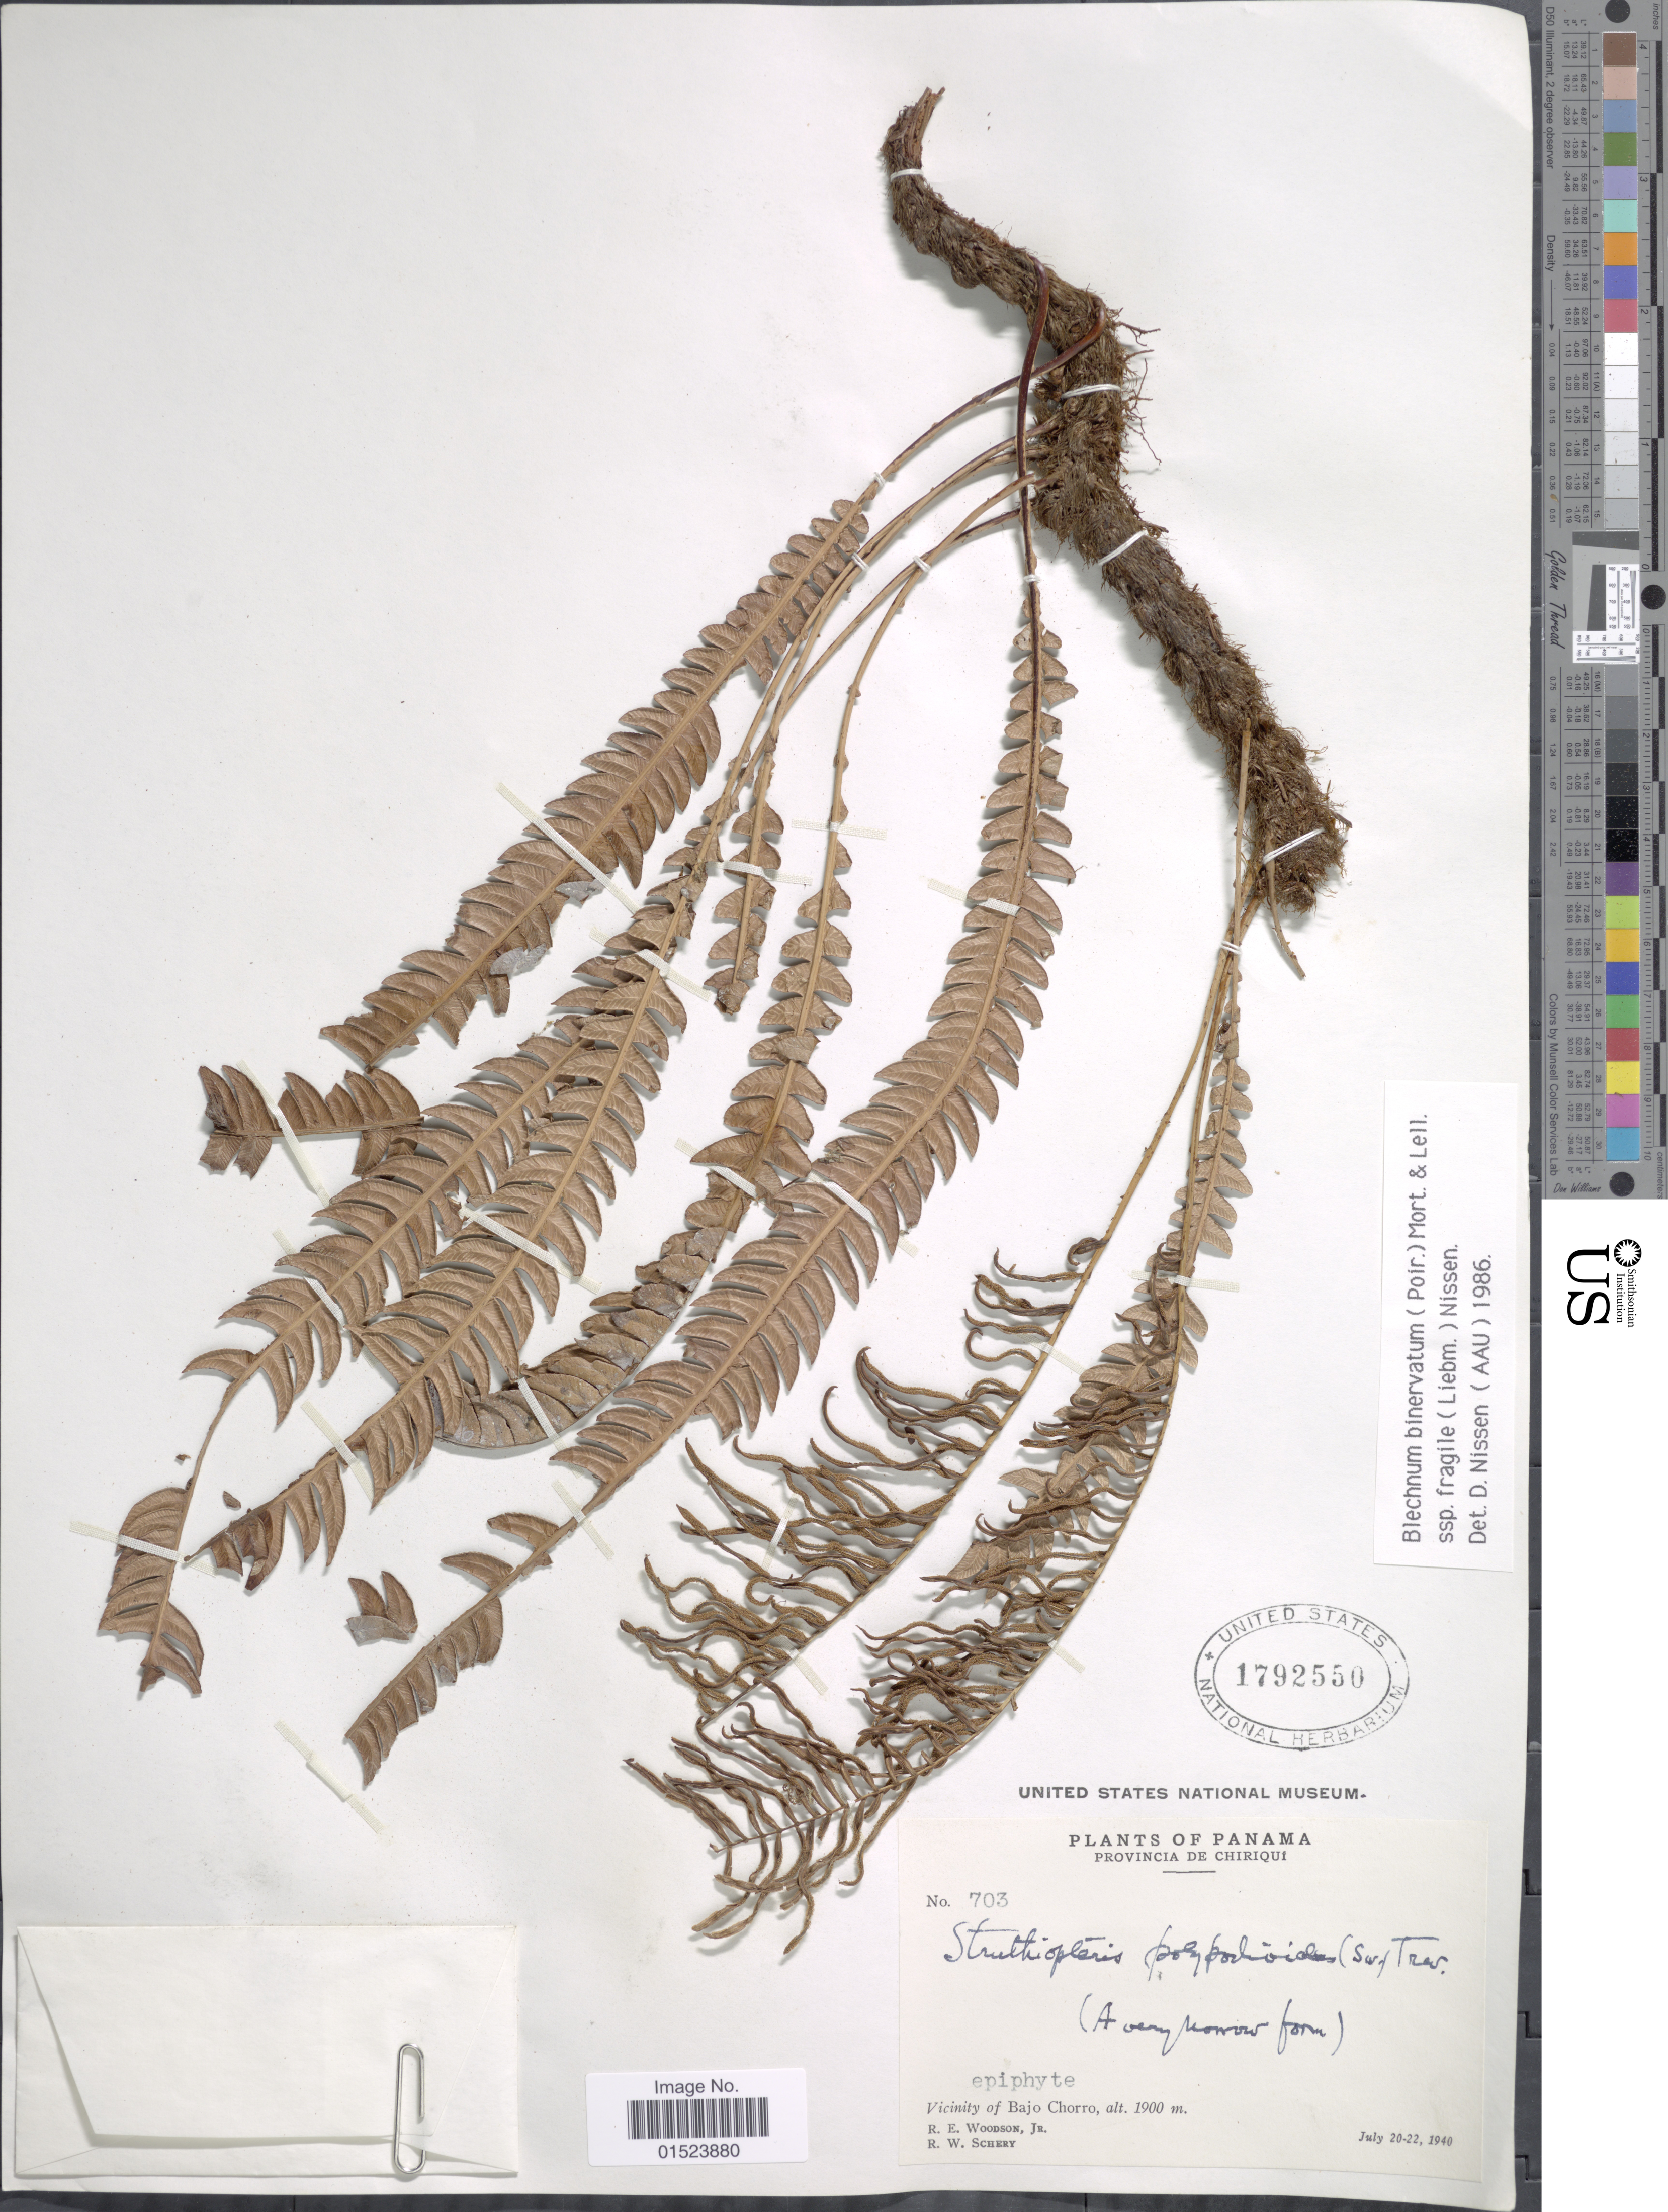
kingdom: Plantae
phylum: Tracheophyta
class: Polypodiopsida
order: Polypodiales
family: Blechnaceae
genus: Blechnum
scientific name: Blechnum fragile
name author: (Liebm.) C.V. Morton & Lellinger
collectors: R. E. Woodson & R. W. Schery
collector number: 703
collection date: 1940-07-20/1940-07-22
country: Panama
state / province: Chiriqui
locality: Vicinity of Bajo Chorro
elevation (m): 1900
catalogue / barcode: US 1792550